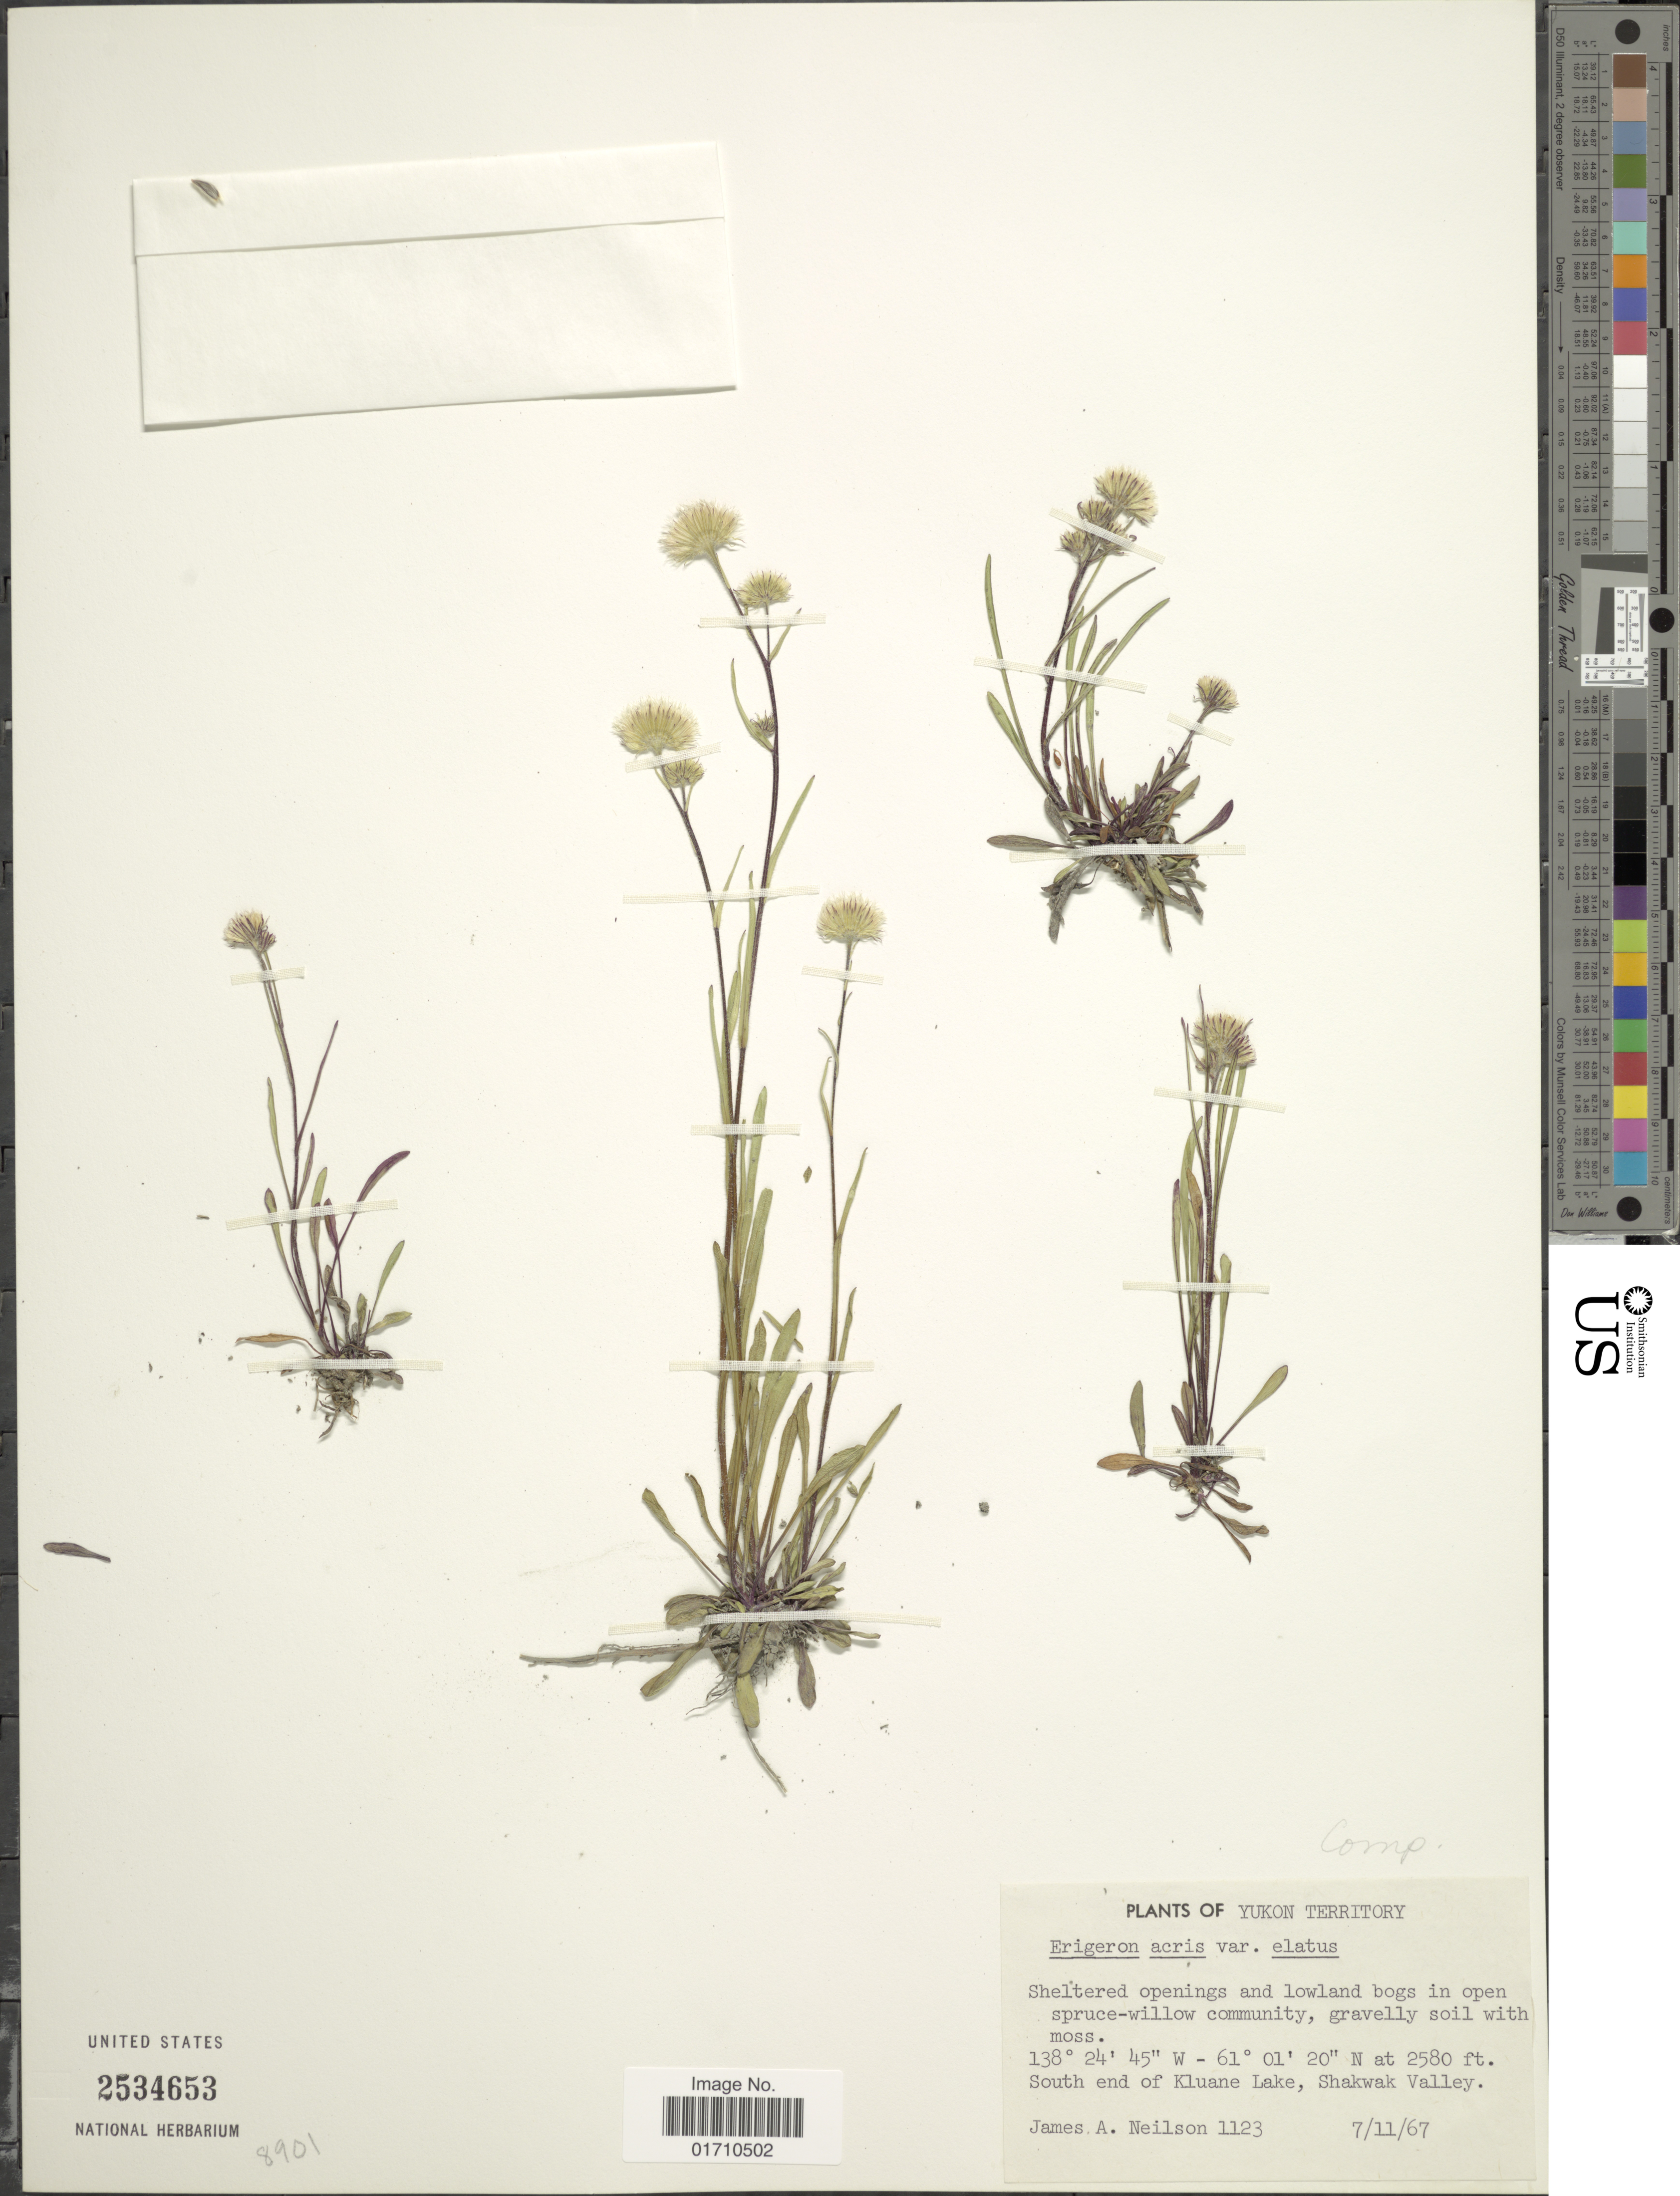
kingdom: Plantae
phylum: Tracheophyta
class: Magnoliopsida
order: Asterales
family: Asteraceae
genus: Erigeron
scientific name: Erigeron acris var. elatus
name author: (Hook.) Cronq.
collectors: J. Neilson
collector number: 1123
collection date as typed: Transcribed d/m/y: 11/7/67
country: Canada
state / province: Yukon Territory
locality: South end of Kluane Lake, Shakwak Valley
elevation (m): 786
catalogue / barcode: US 2534653